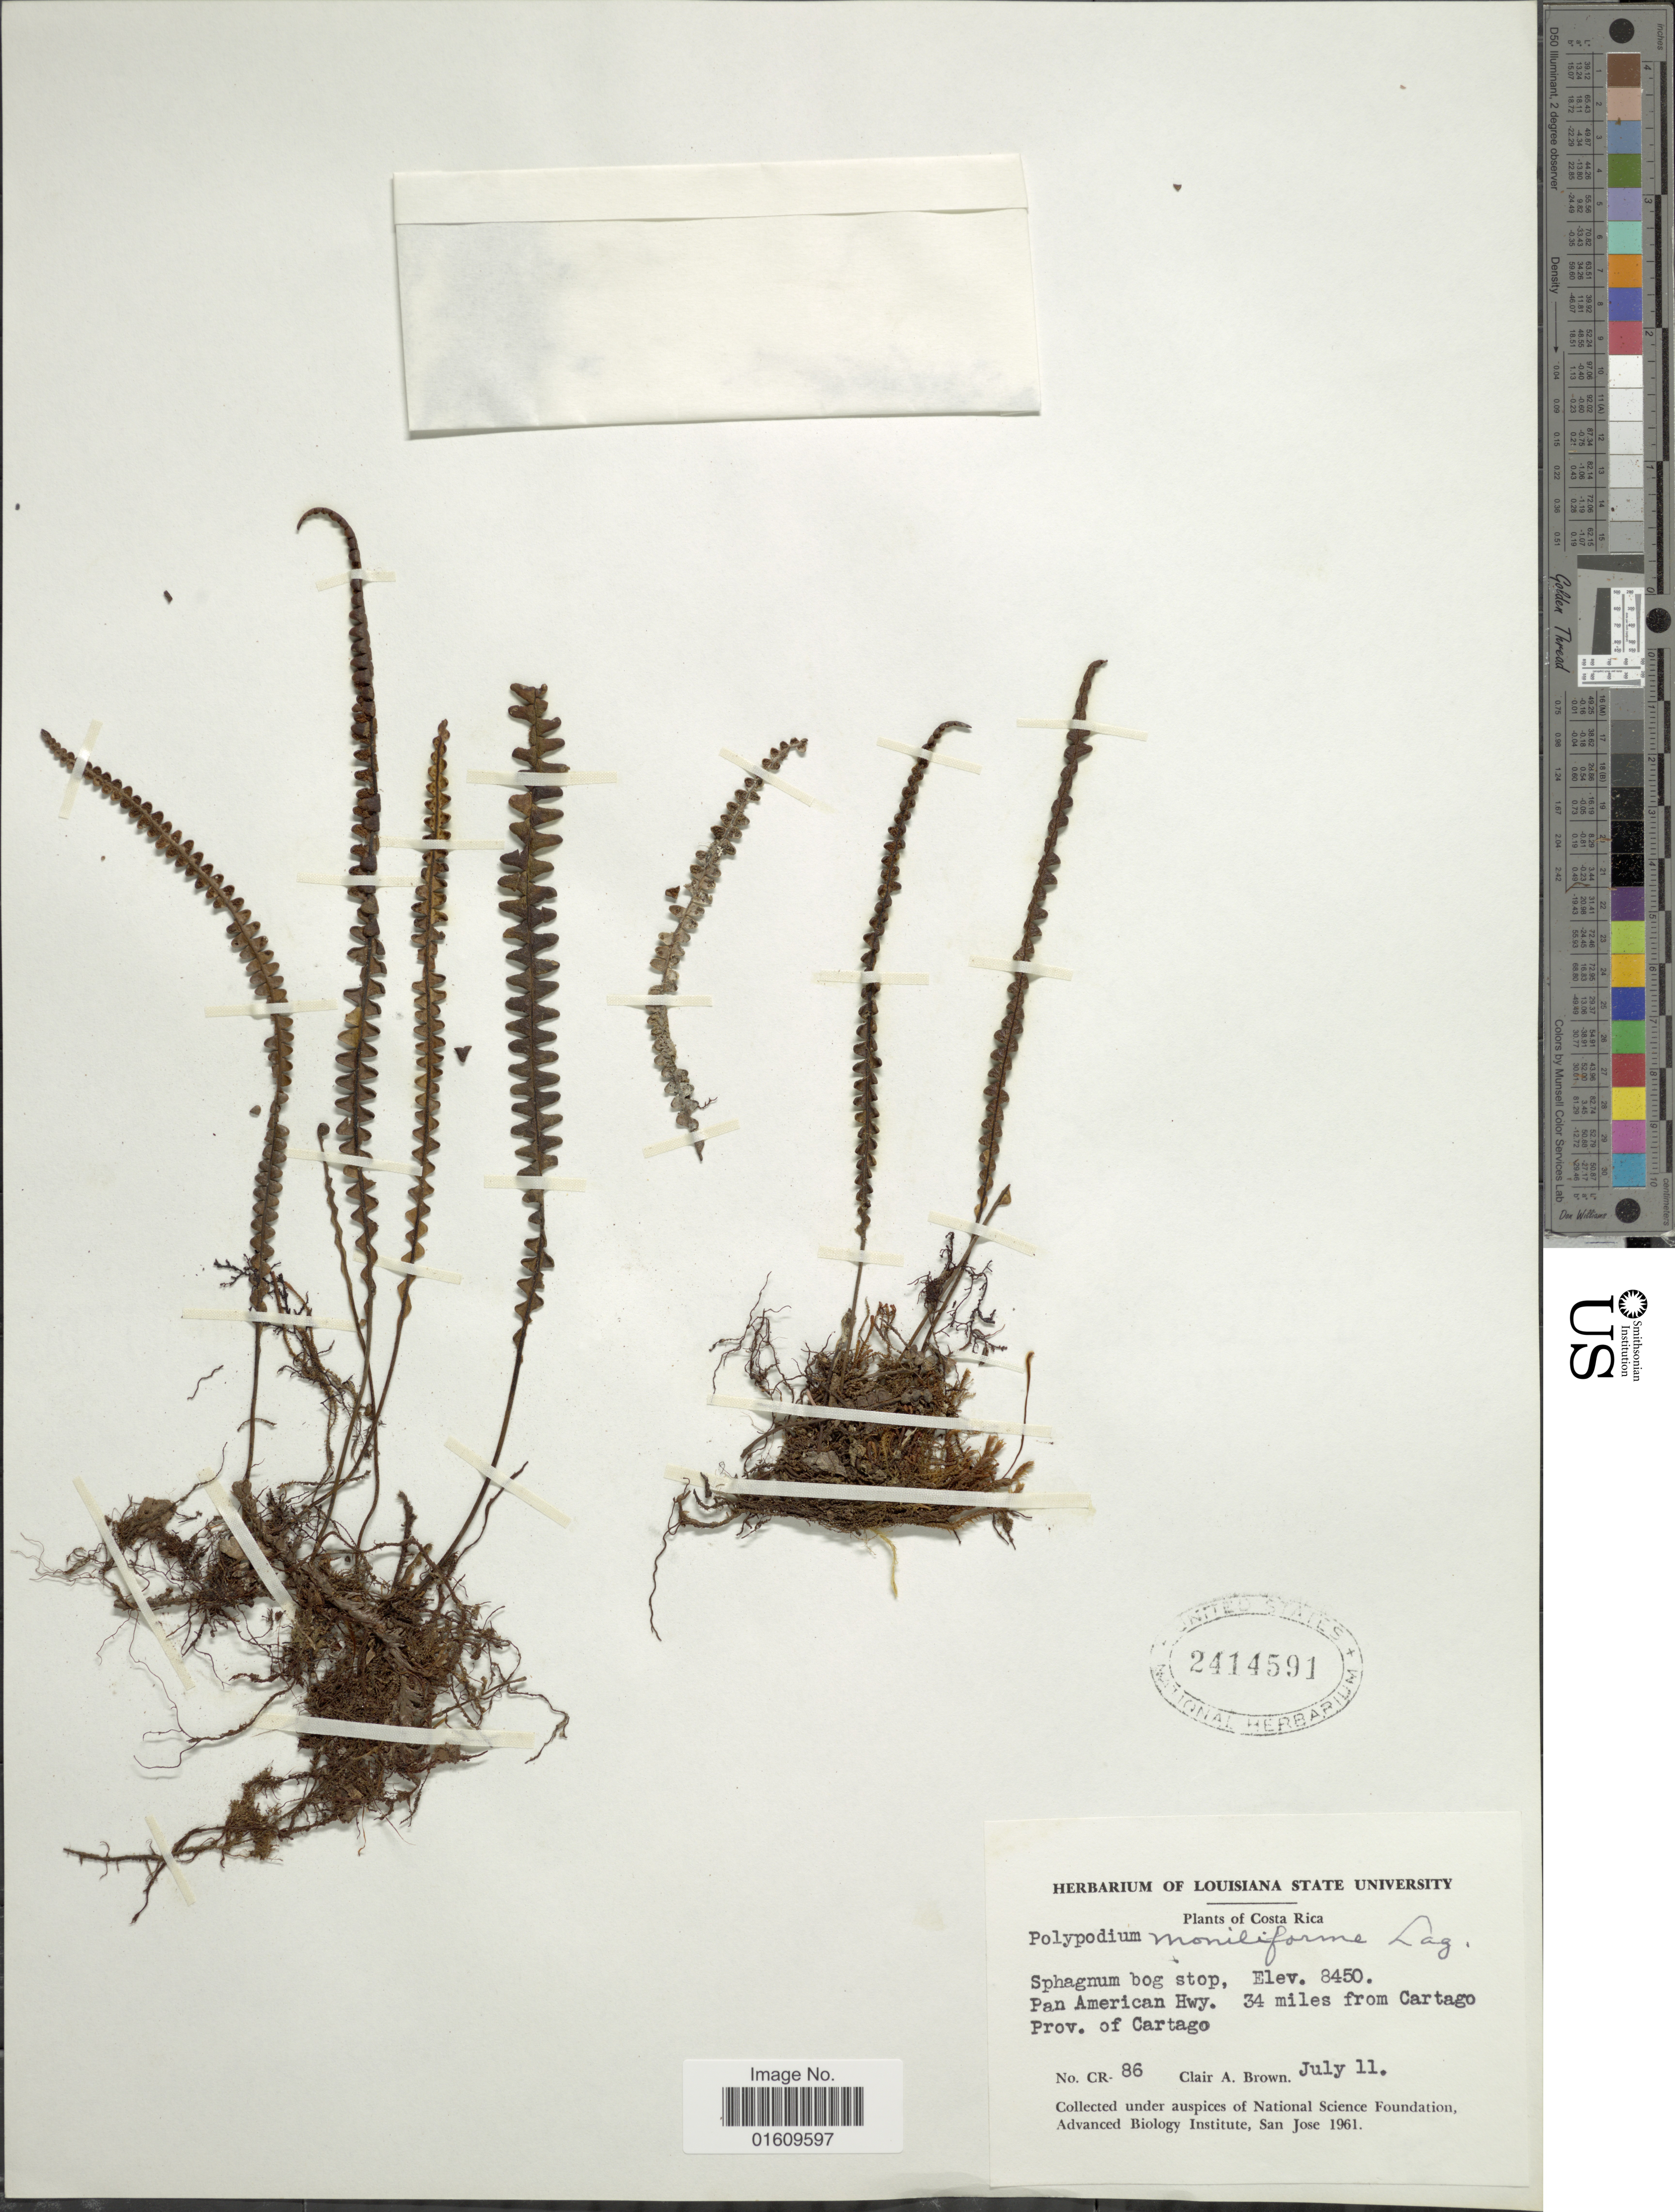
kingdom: Plantae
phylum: Tracheophyta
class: Polypodiopsida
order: Polypodiales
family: Polypodiaceae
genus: Melpomene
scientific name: Melpomene moniliformis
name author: (Lag. ex Sw.) A.R. Sm. & R.C. Moran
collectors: C. A. Brown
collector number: CR - 86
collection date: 1961-07-11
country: Costa Rica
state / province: Cartago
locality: Pan American Hwy. 34 miles from Cartago, Prov of Cartago.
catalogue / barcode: US 2414591